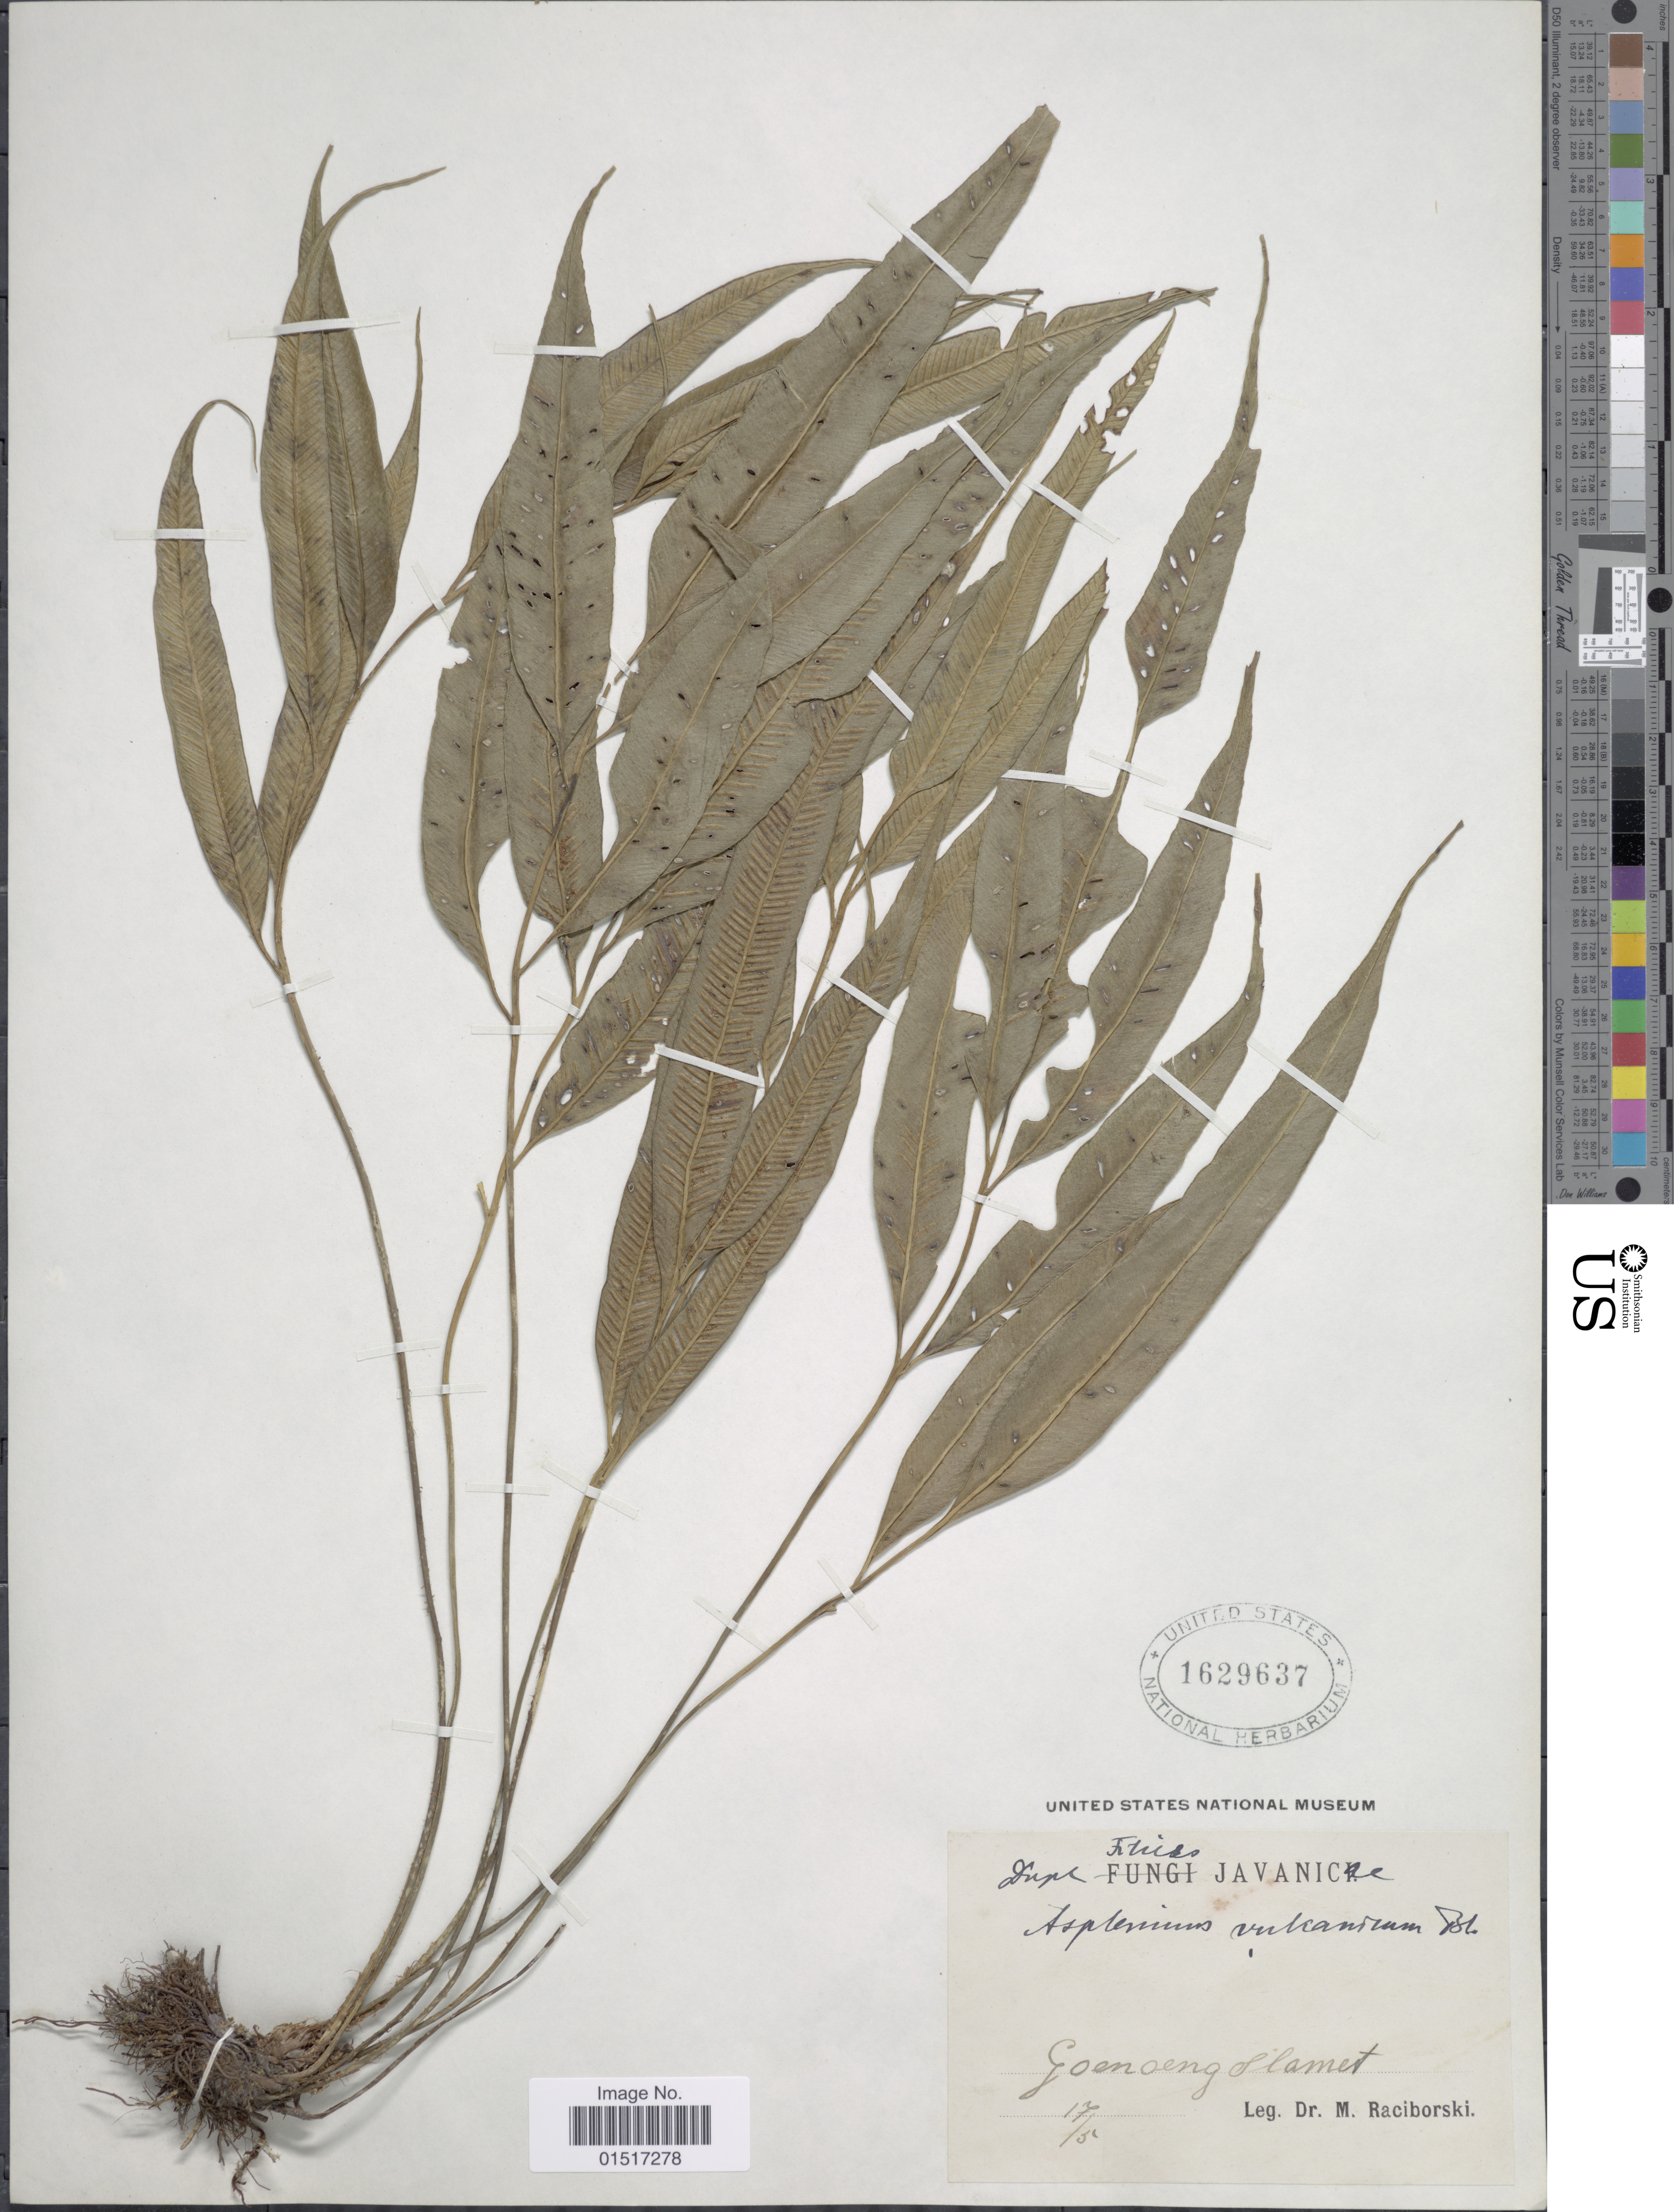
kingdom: Plantae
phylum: Tracheophyta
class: Polypodiopsida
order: Polypodiales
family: Aspleniaceae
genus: Asplenium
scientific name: Asplenium vulcanicum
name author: Blume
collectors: M. Raciborski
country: Indonesia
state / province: Java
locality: Javanicae. Goenoeng Slamet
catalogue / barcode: US 1629637